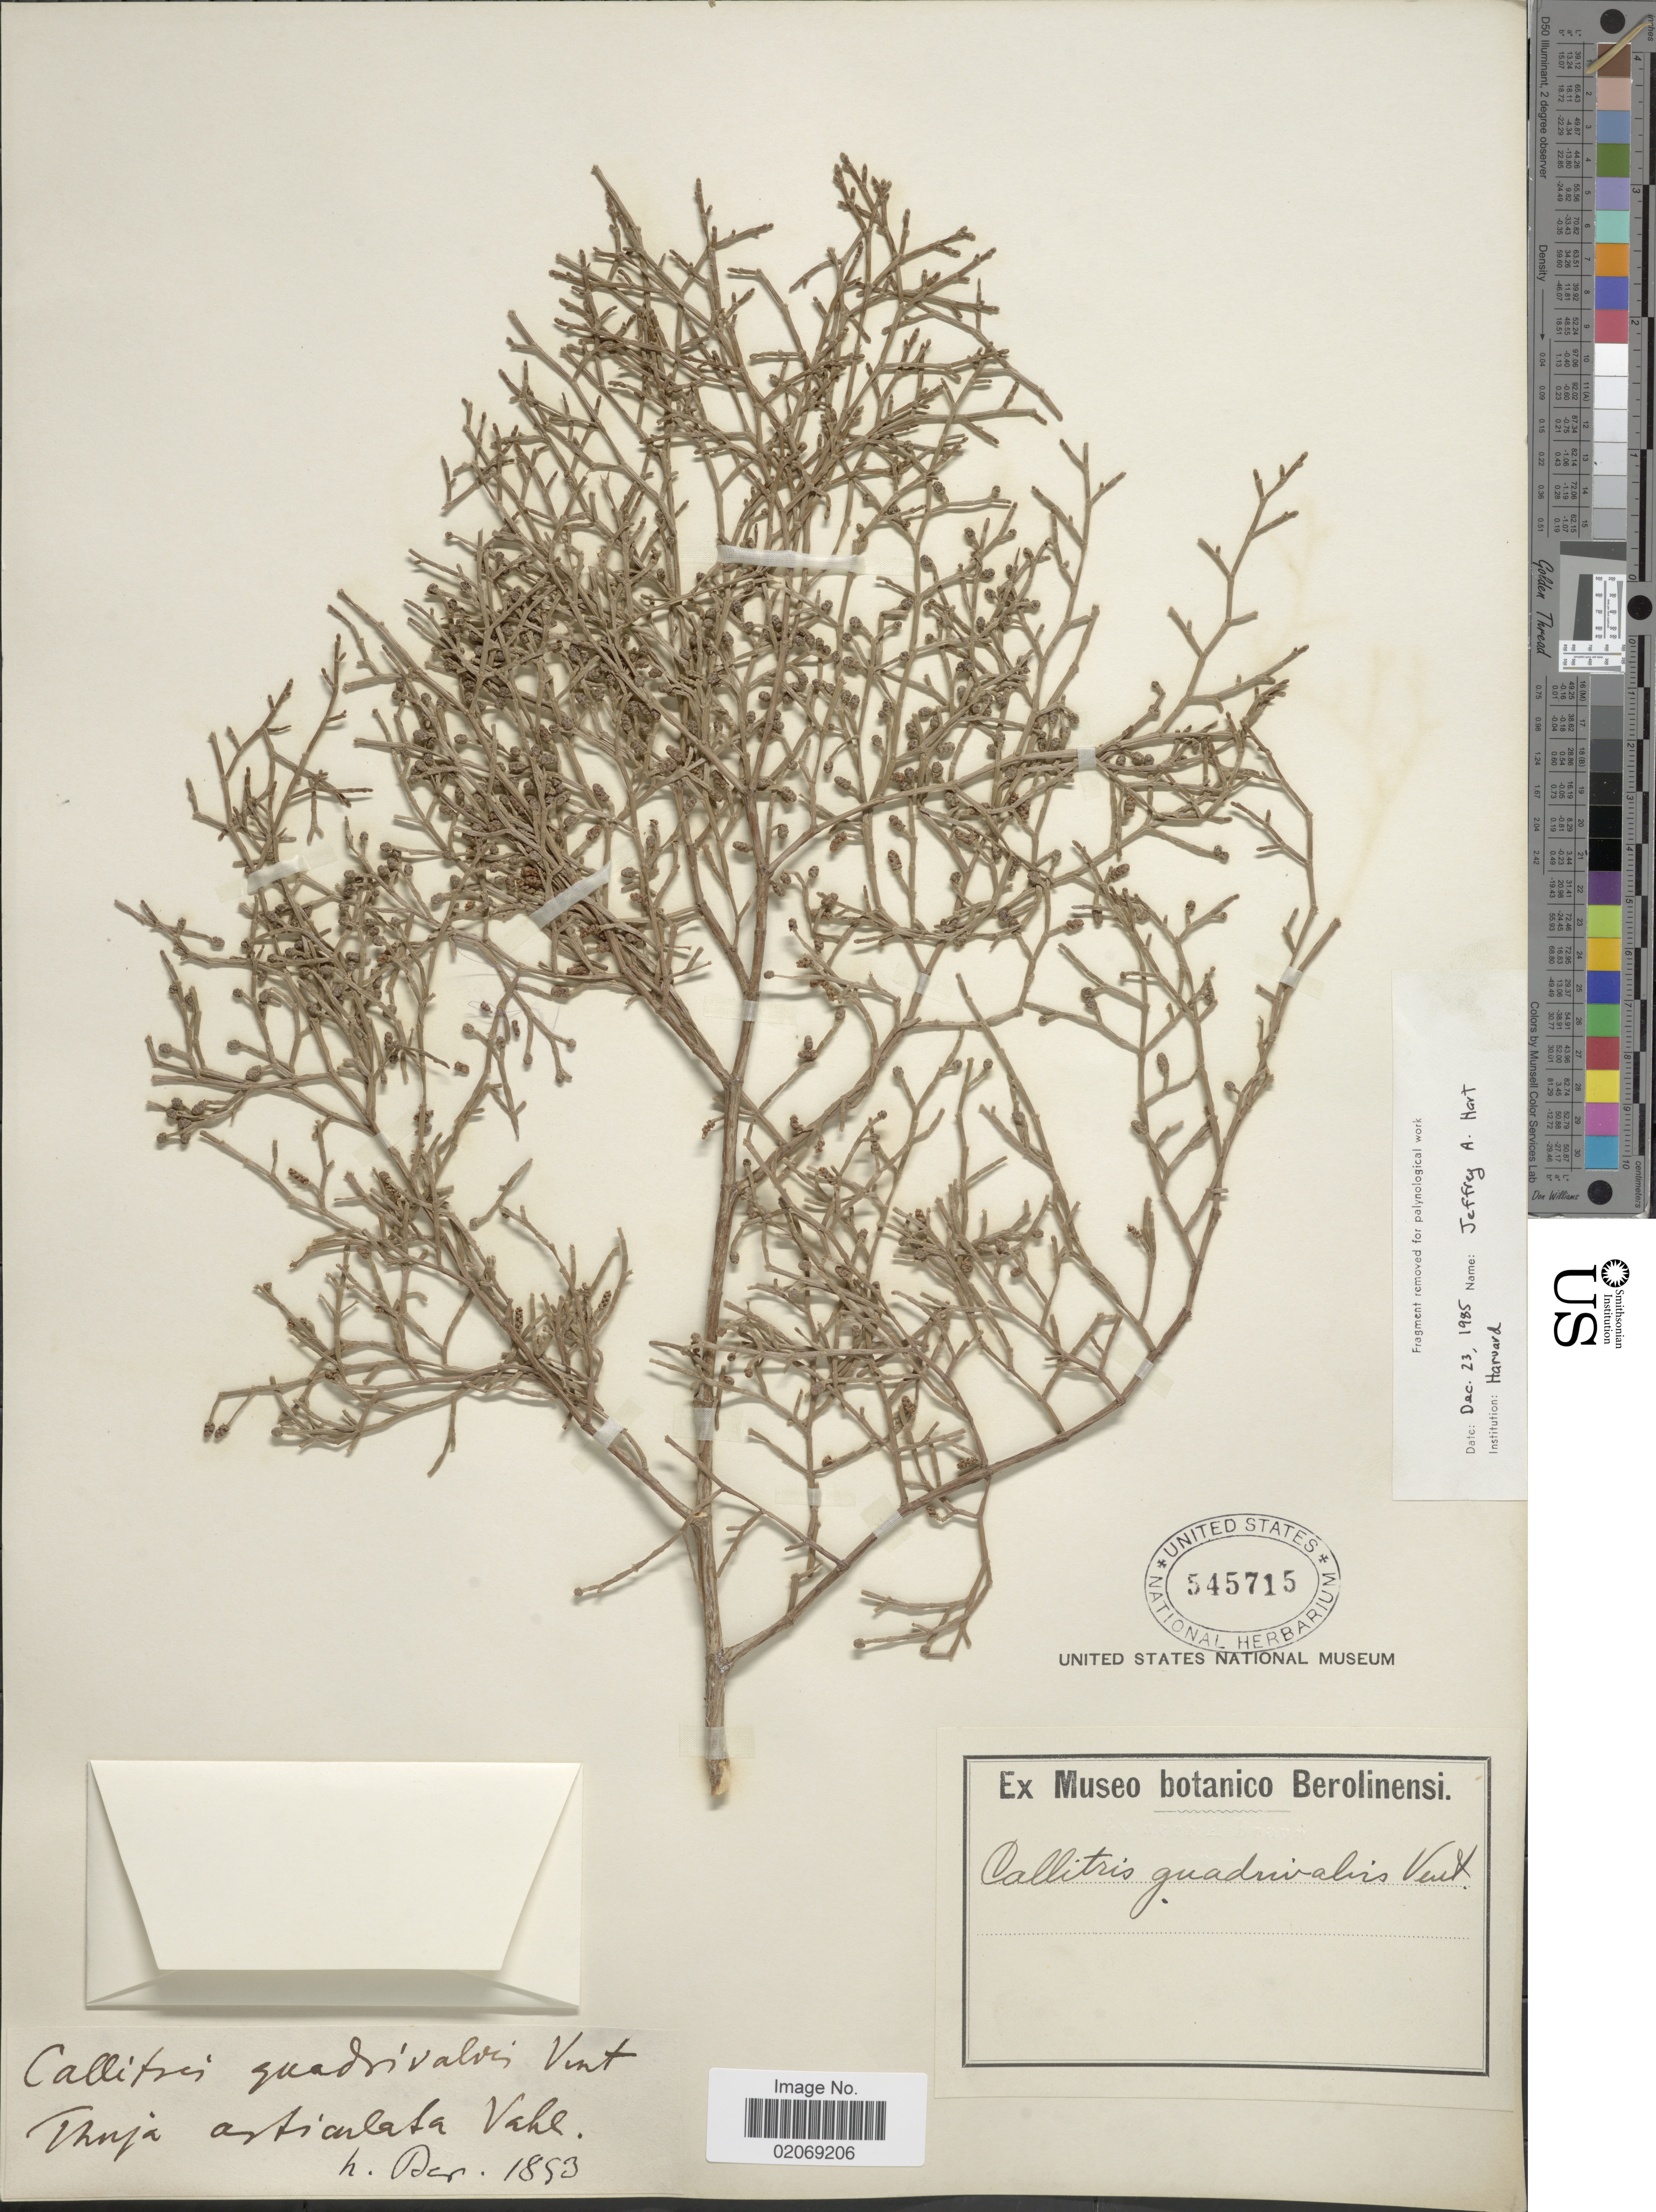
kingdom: Plantae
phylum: Tracheophyta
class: Pinopsida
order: Pinales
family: Cupressaceae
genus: Tetraclinis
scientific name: Tetraclinis articulata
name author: (Vahl) Mast.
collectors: ex Museo Botanico Berolinensi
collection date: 1893-12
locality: Tanja articulata Vahl. [interpreted]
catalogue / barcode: US 545715